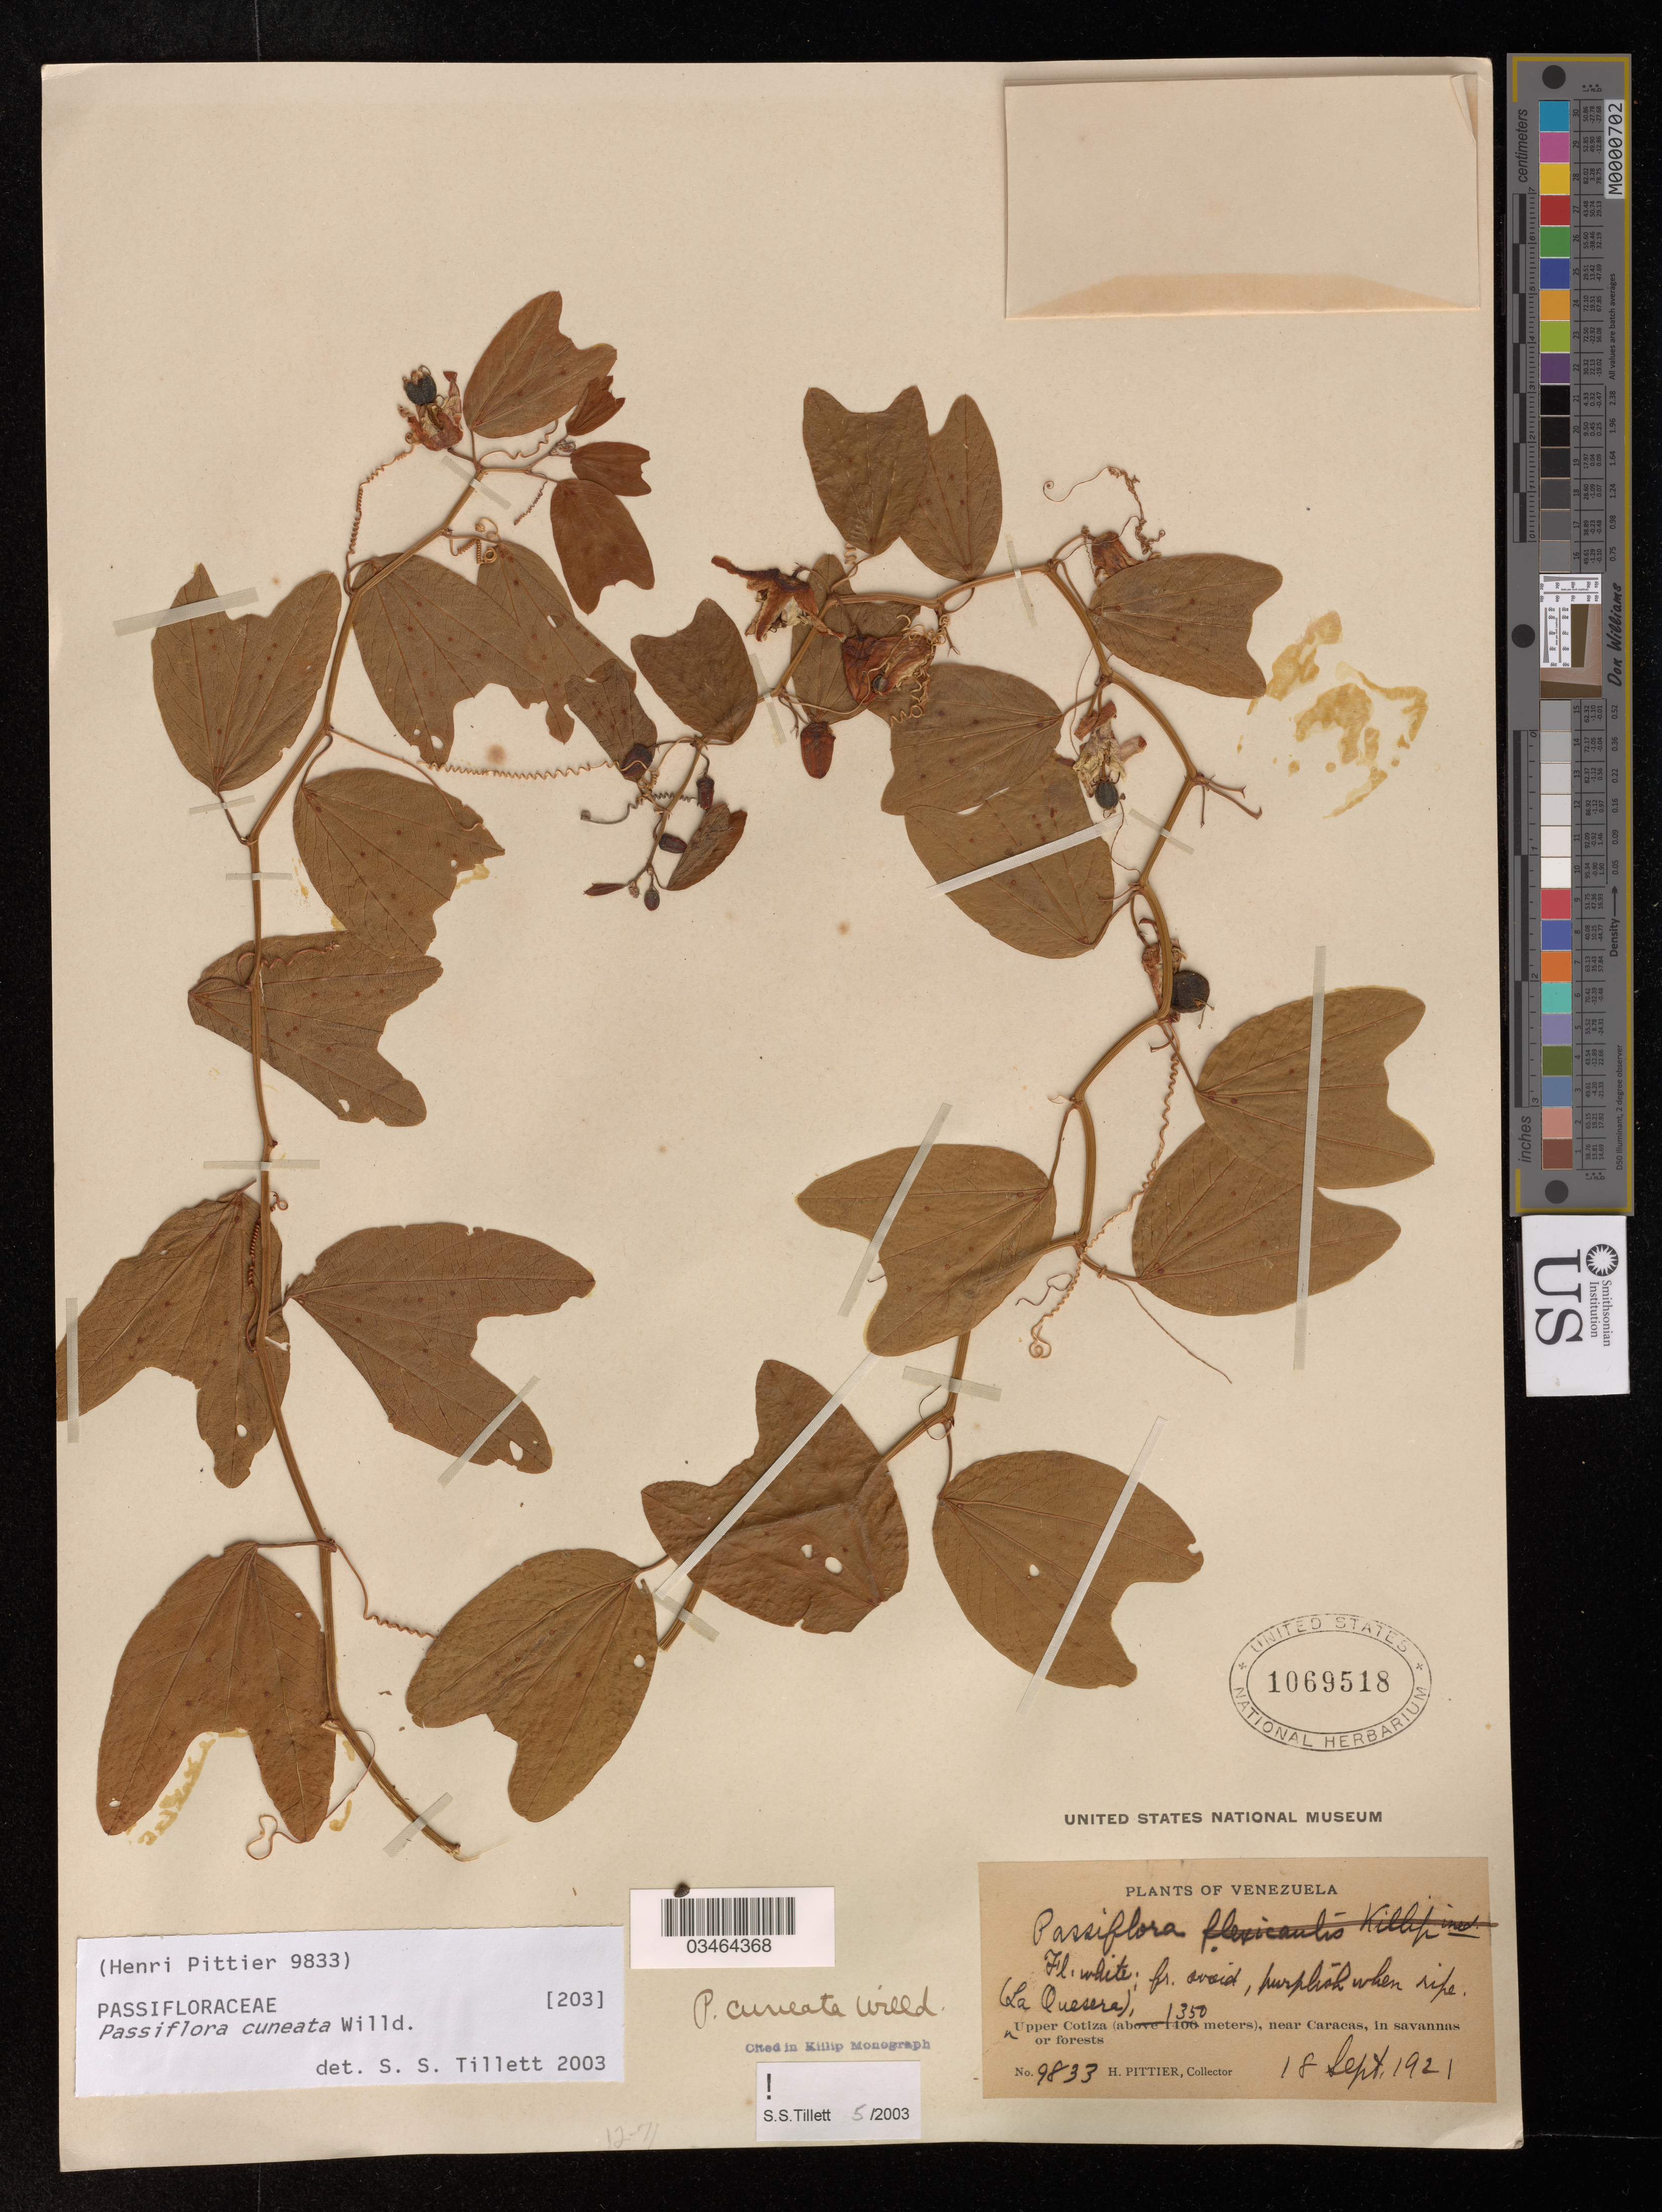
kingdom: Plantae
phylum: Tracheophyta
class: Magnoliopsida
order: Malpighiales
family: Passifloraceae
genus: Passiflora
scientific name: Passiflora cuneata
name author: Willd.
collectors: H. F. Pittier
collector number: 9833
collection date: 1921-09-18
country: Venezuela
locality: (La Quesera), Upper Cotiza, near Caracas.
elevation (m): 1350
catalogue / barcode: US 1069518